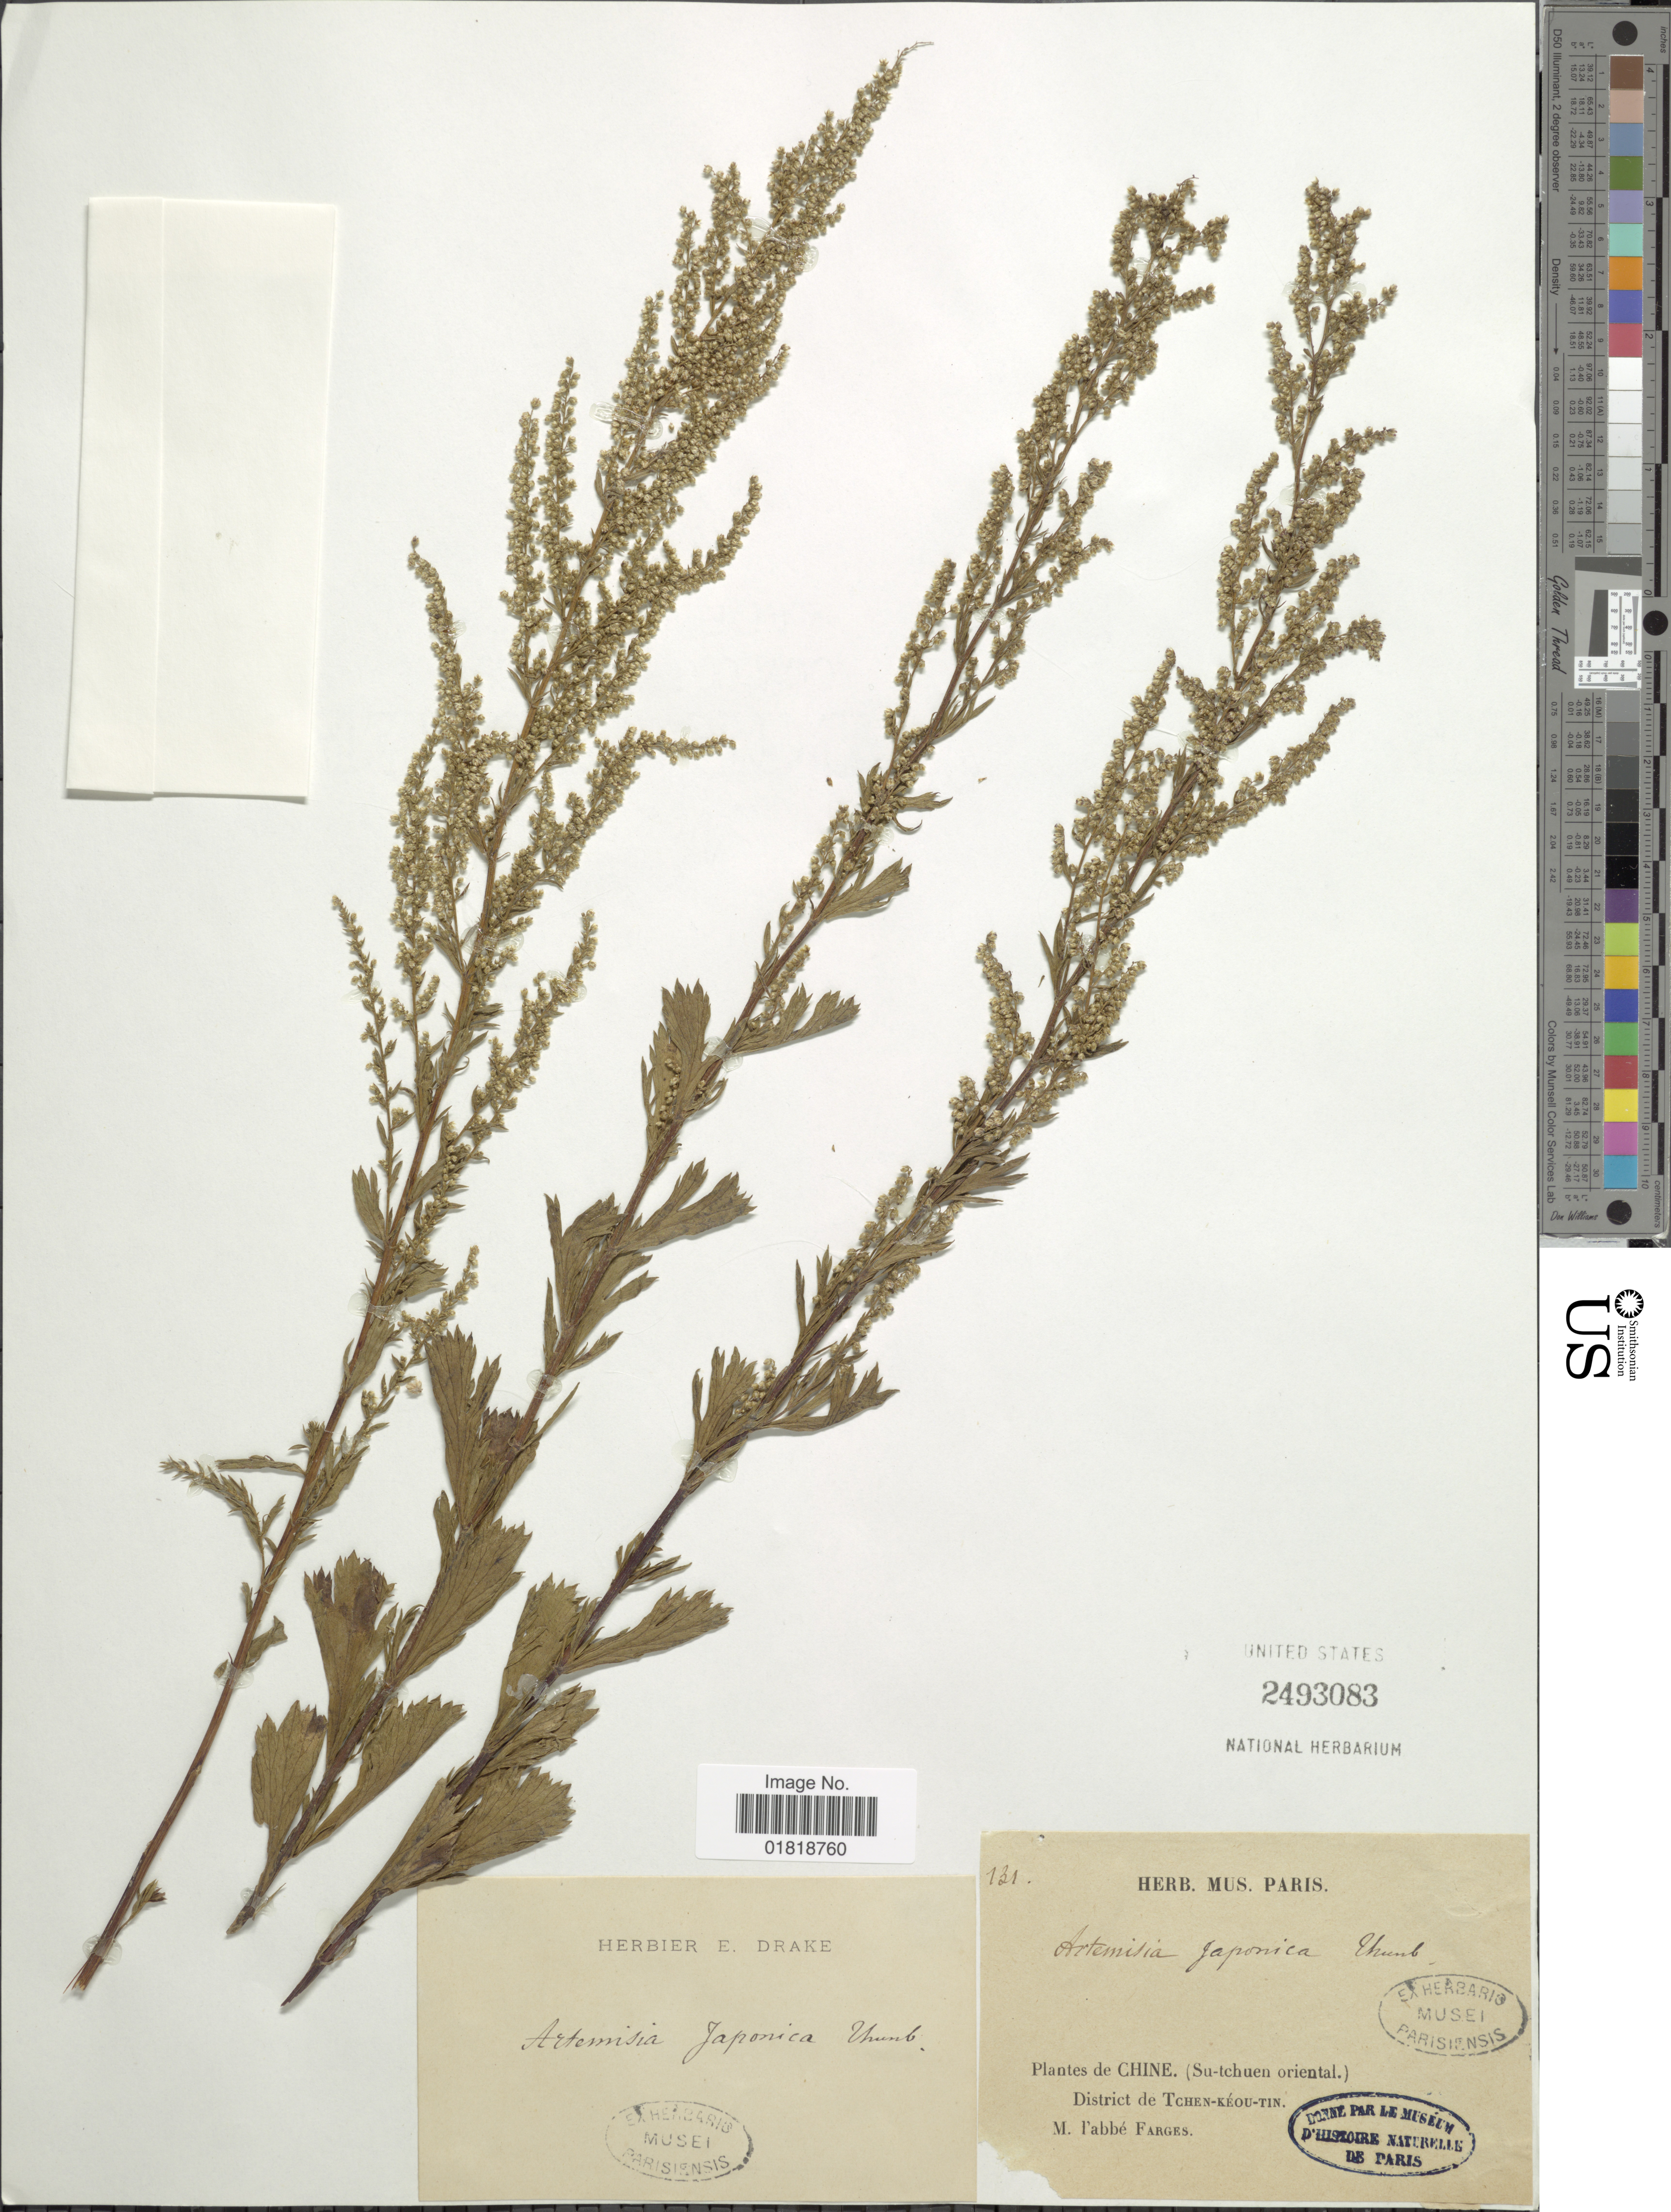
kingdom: Plantae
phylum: Tracheophyta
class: Magnoliopsida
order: Asterales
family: Asteraceae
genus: Artemisia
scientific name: Artemisia japonica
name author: Thunb.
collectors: M. Farges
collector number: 131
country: China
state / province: Sichuan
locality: (Su-tchuen oriental), District de Tchen-Kéou-Tin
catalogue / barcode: US 2493083